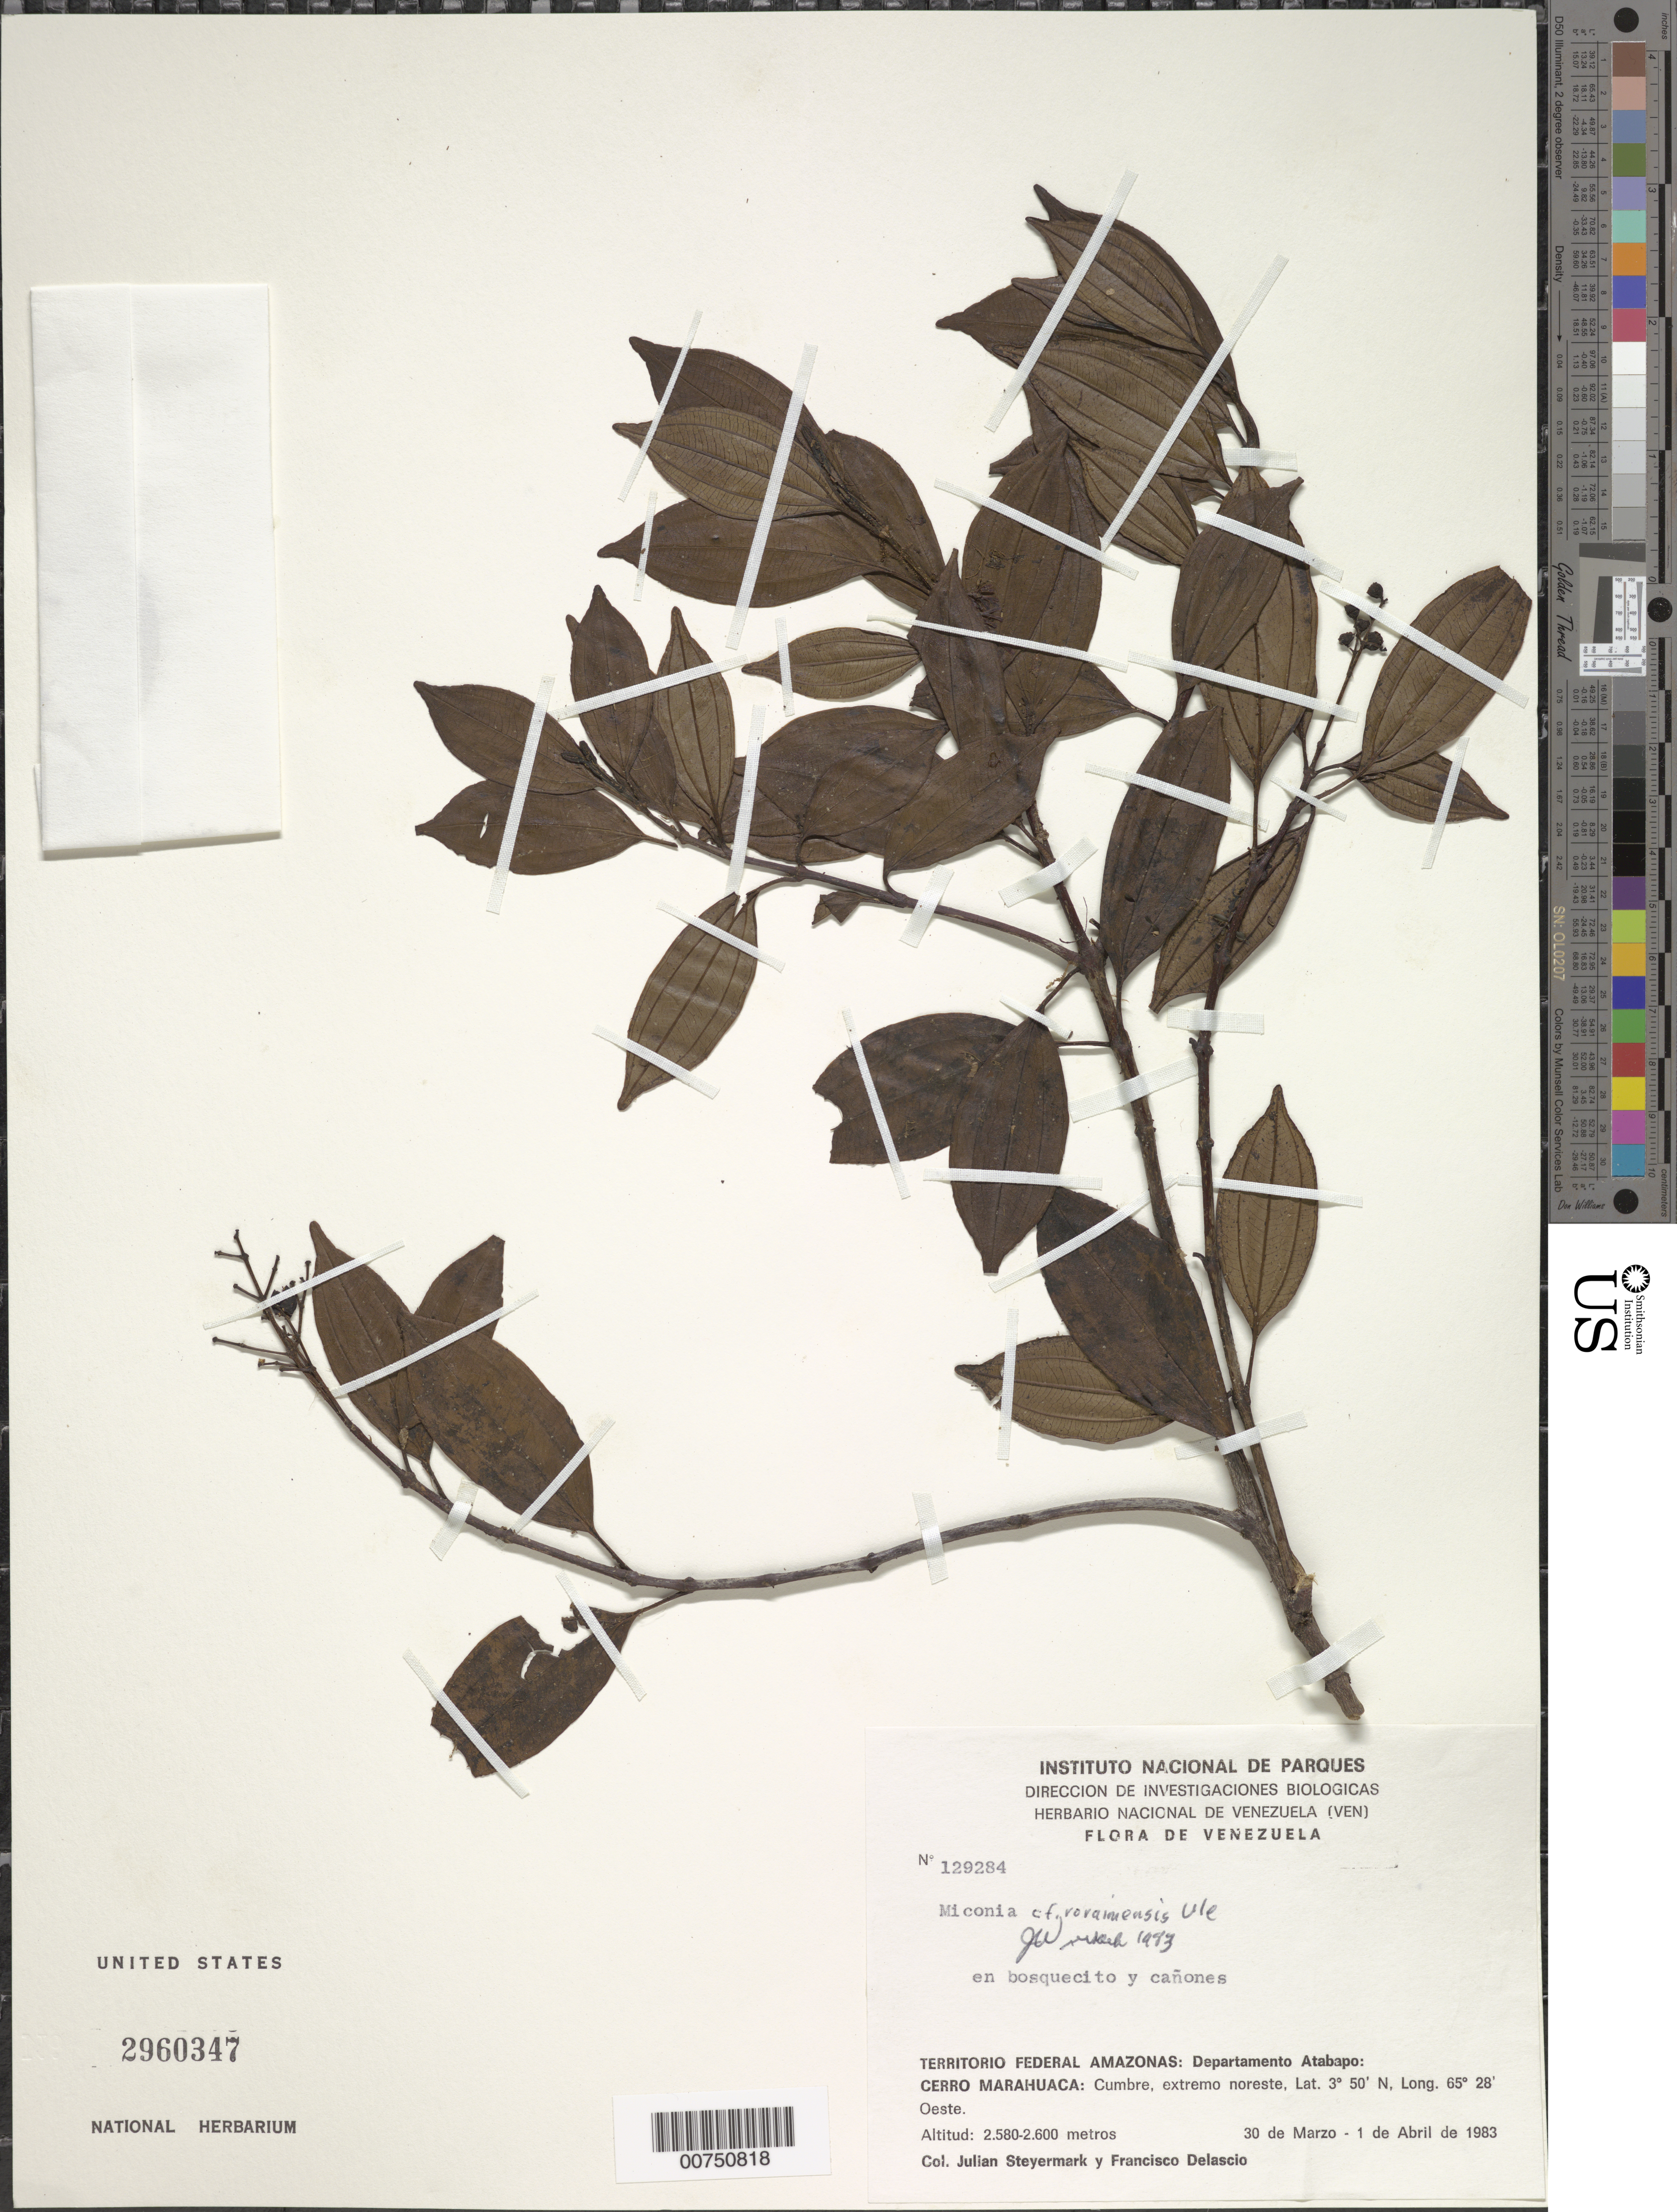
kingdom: Plantae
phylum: Tracheophyta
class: Magnoliopsida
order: Myrtales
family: Melastomataceae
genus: Miconia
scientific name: Miconia roraimensis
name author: Ule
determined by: Wurdack, John J., (US), US (UNITED STATES)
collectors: J. Steyermark & F. Delascio C.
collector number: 129284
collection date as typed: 30-Mar-83 to 1-Apr-83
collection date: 1983-03-30/1983-04-01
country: Venezuela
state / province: Amazonas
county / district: Atabapo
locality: Cerro Marahuaca., cumbre, extremo noreste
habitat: Bosquecito y canones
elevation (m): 2580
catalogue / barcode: US 2960347